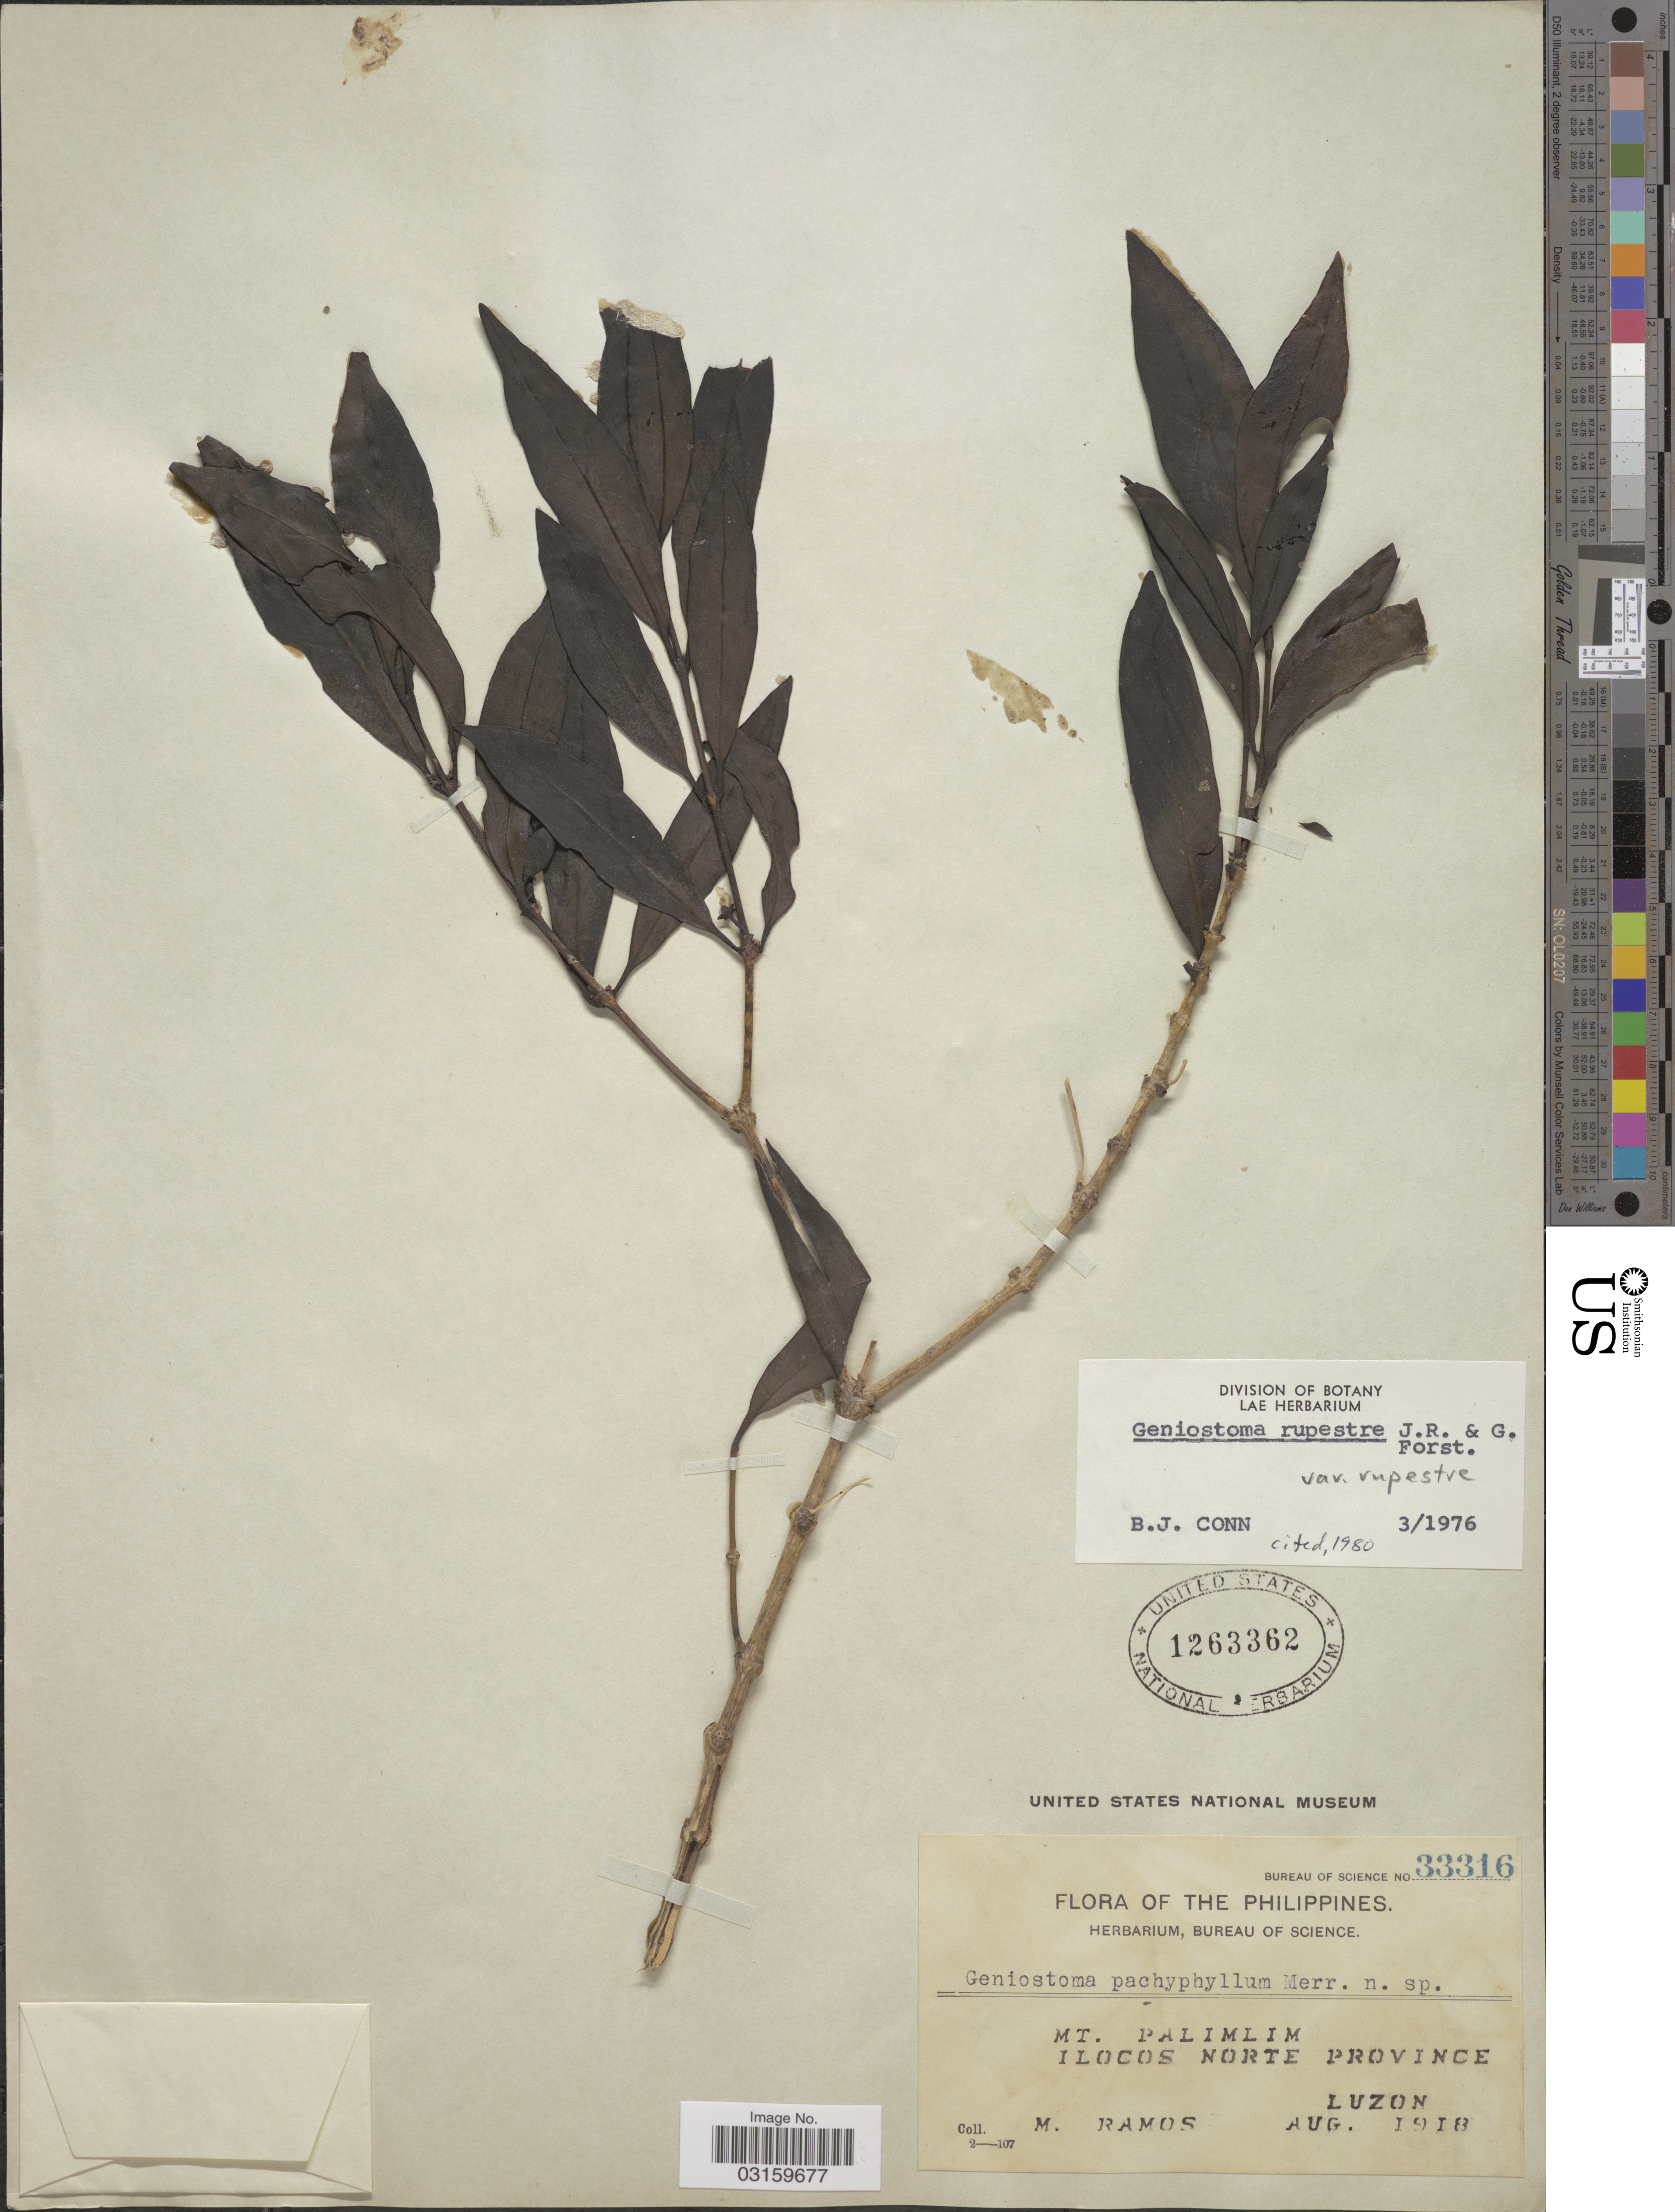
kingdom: Plantae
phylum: Tracheophyta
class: Magnoliopsida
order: Gentianales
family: Loganiaceae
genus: Geniostoma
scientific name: Geniostoma rupestre var. rupestre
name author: J.R. Forst. & G. Forst.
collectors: M. Ramos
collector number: Bureau of Science 33316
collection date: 1918-08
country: Philippines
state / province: Ilocos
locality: Mt. Palimlim, Ilocos Norte Province, Luzon.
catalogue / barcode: US 1263362